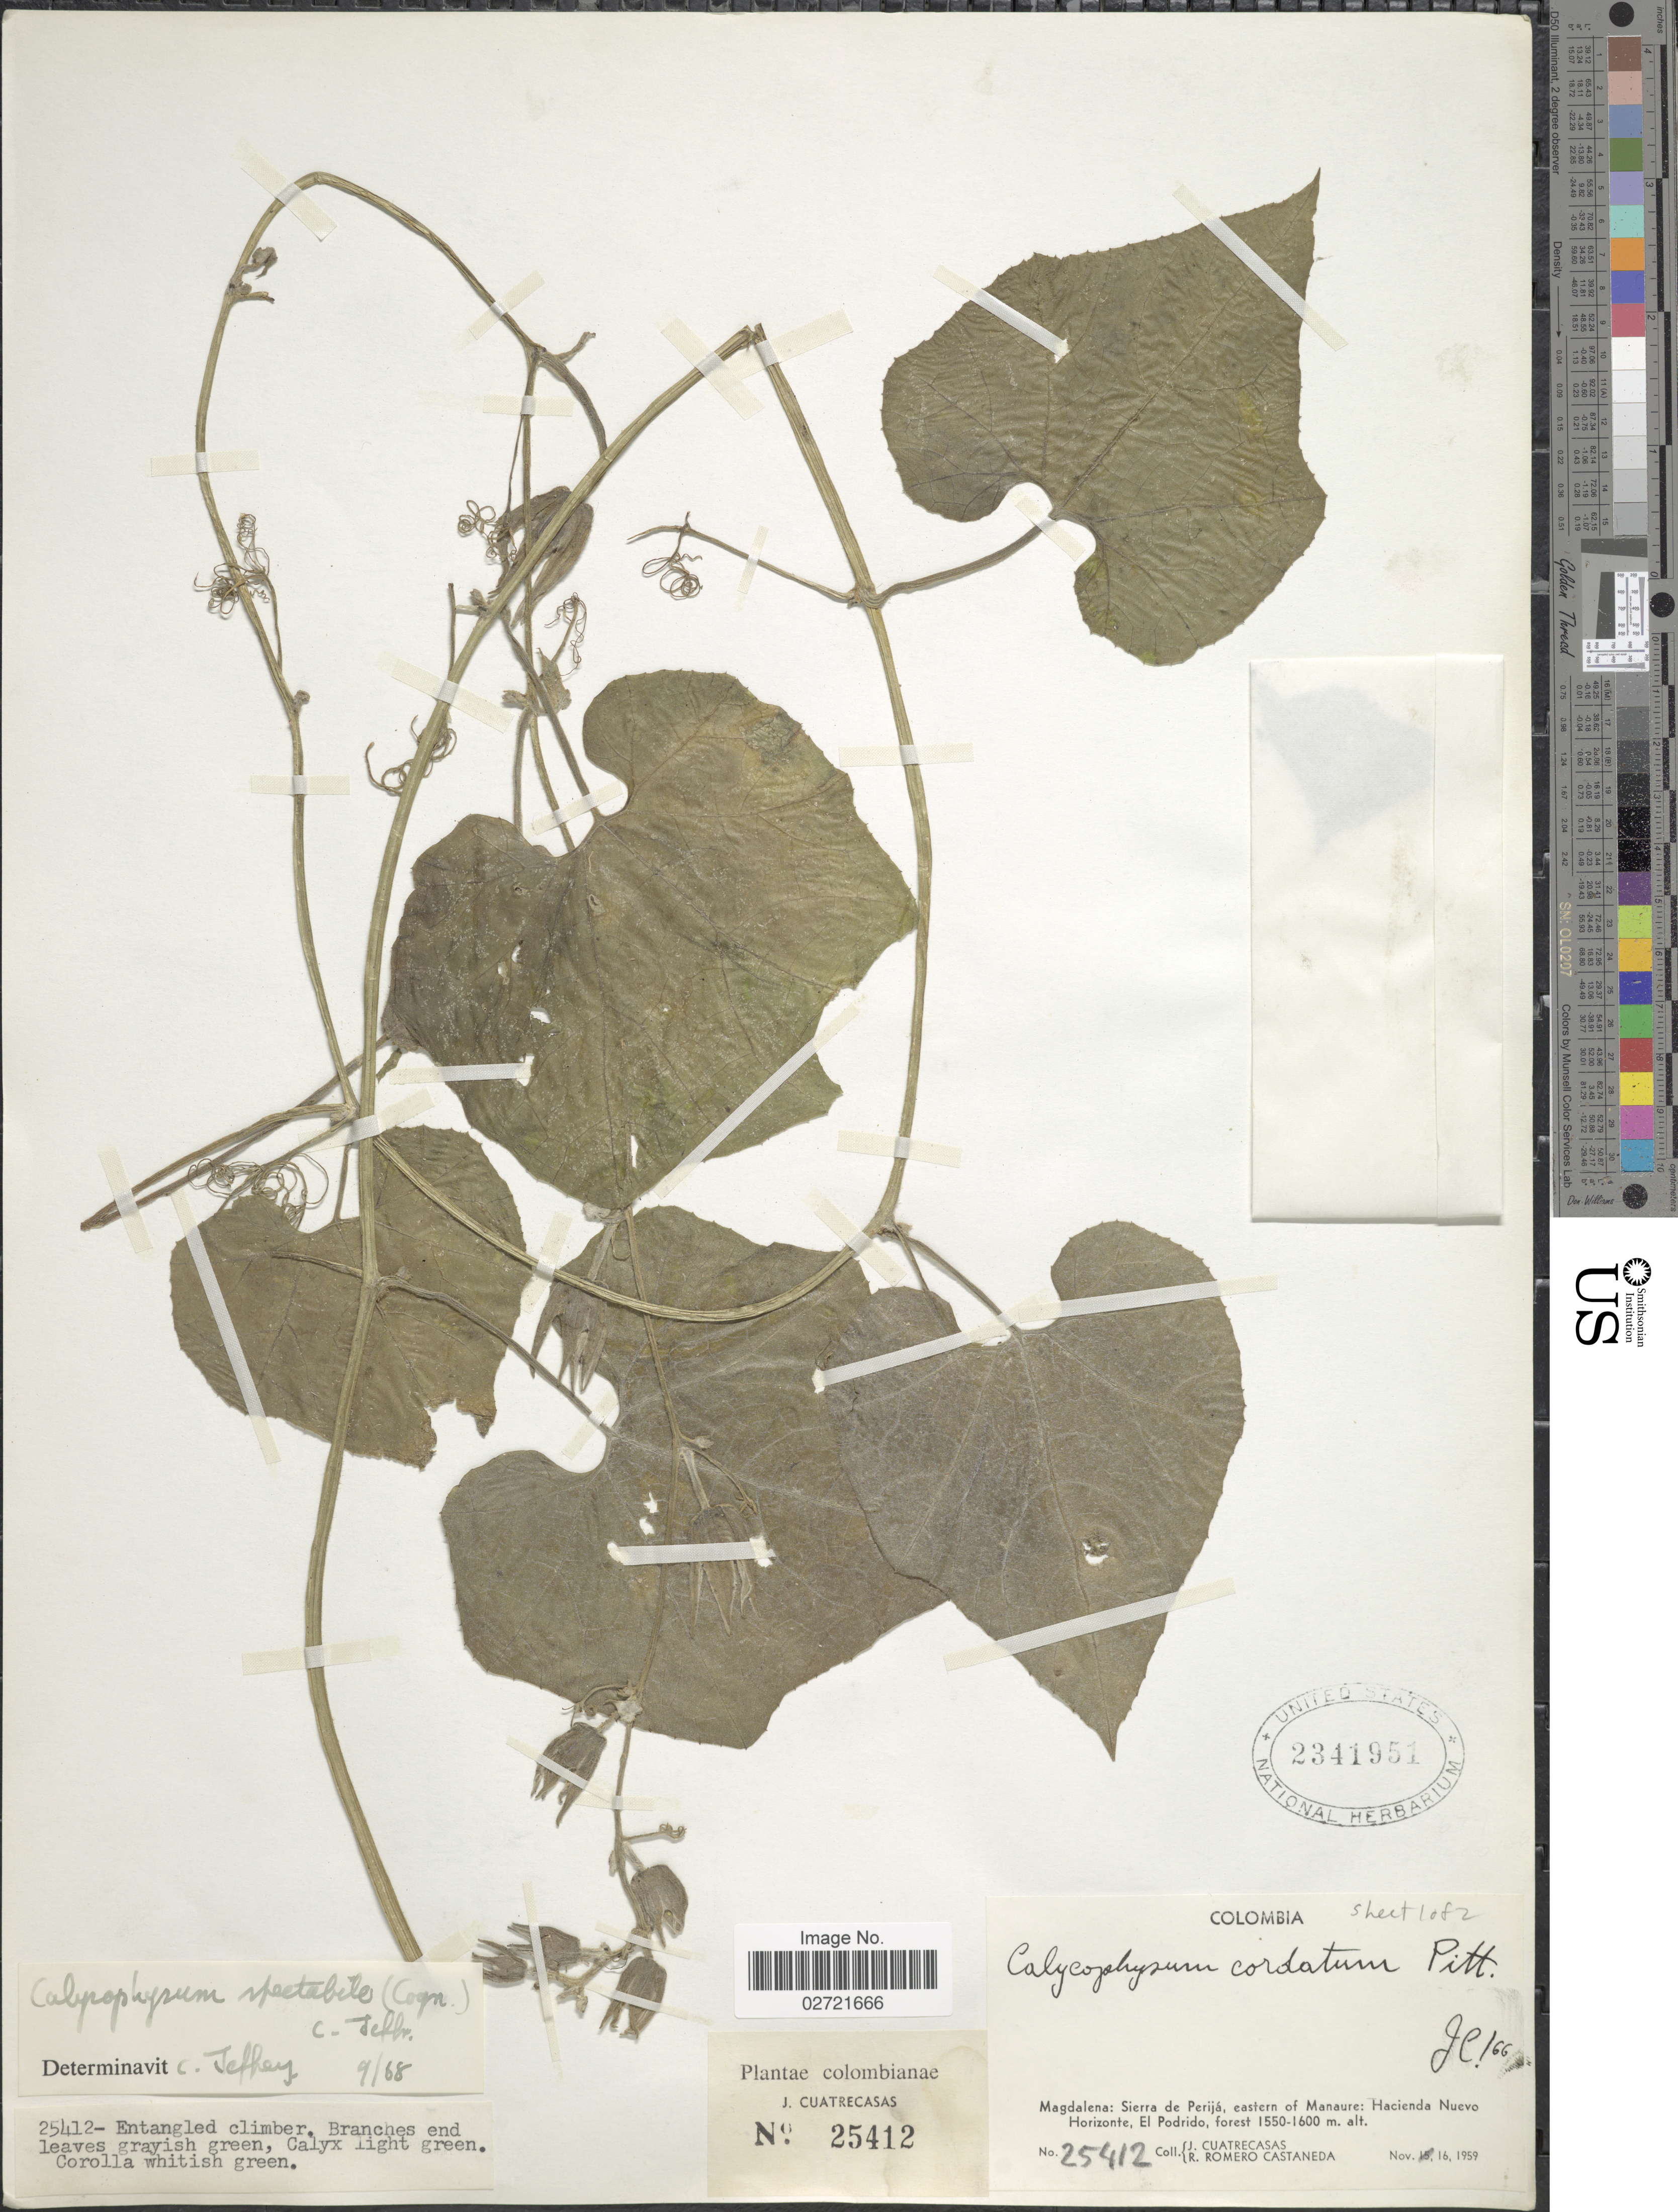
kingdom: Plantae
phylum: Tracheophyta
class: Magnoliopsida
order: Cucurbitales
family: Cucurbitaceae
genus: Calycophysum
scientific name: Calycophysum spectabile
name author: (Cogn.) C. Jeffrey & Trujillo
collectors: J. Cuatrecasas & R. Romero Castañeda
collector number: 25412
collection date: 1959-11-16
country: Colombia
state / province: Magdalena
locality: Magdalena: Sierra de Perija, eastern of Manaure: Hacienda Nuevo Horizonte, El Podrido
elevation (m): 1550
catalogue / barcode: US 2341951